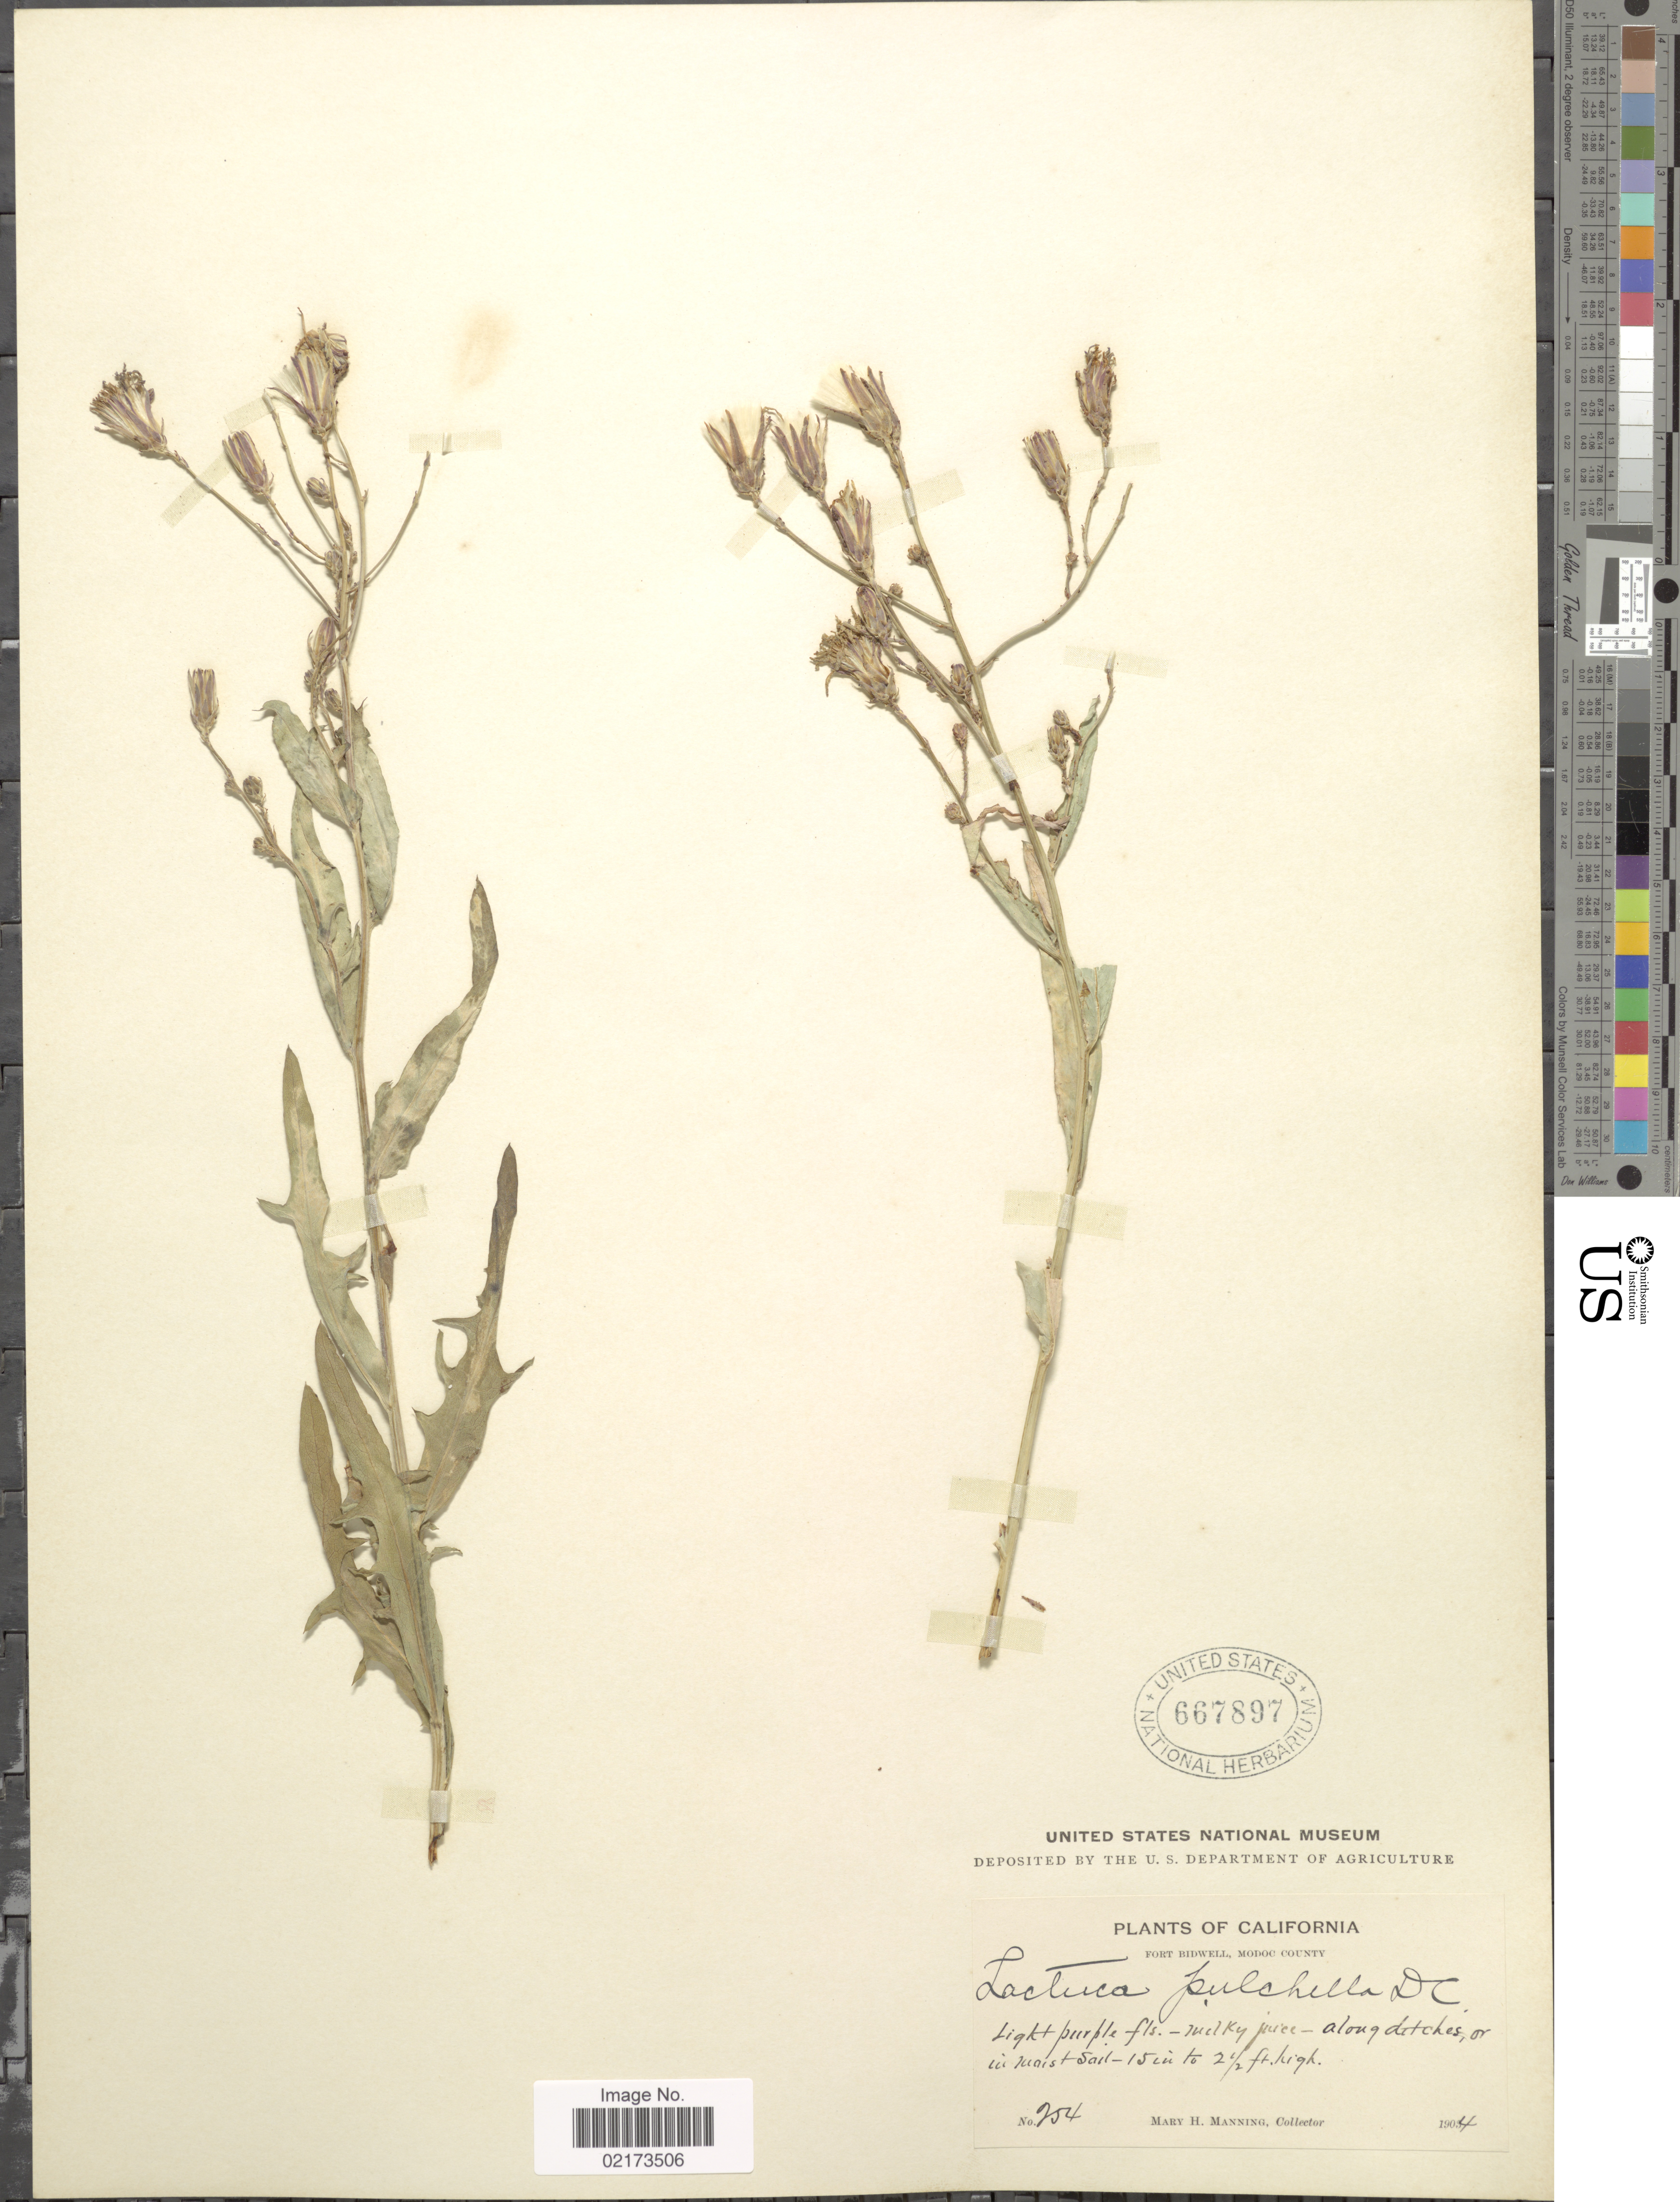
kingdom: Plantae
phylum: Tracheophyta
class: Magnoliopsida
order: Asterales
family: Asteraceae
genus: Lactuca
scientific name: Lactuca tatarica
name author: (L.) C.A. Mey.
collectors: M. Manning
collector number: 254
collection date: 1904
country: United States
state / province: California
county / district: Modoc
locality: Fort Bidwell, Modoc County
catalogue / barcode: US 667897